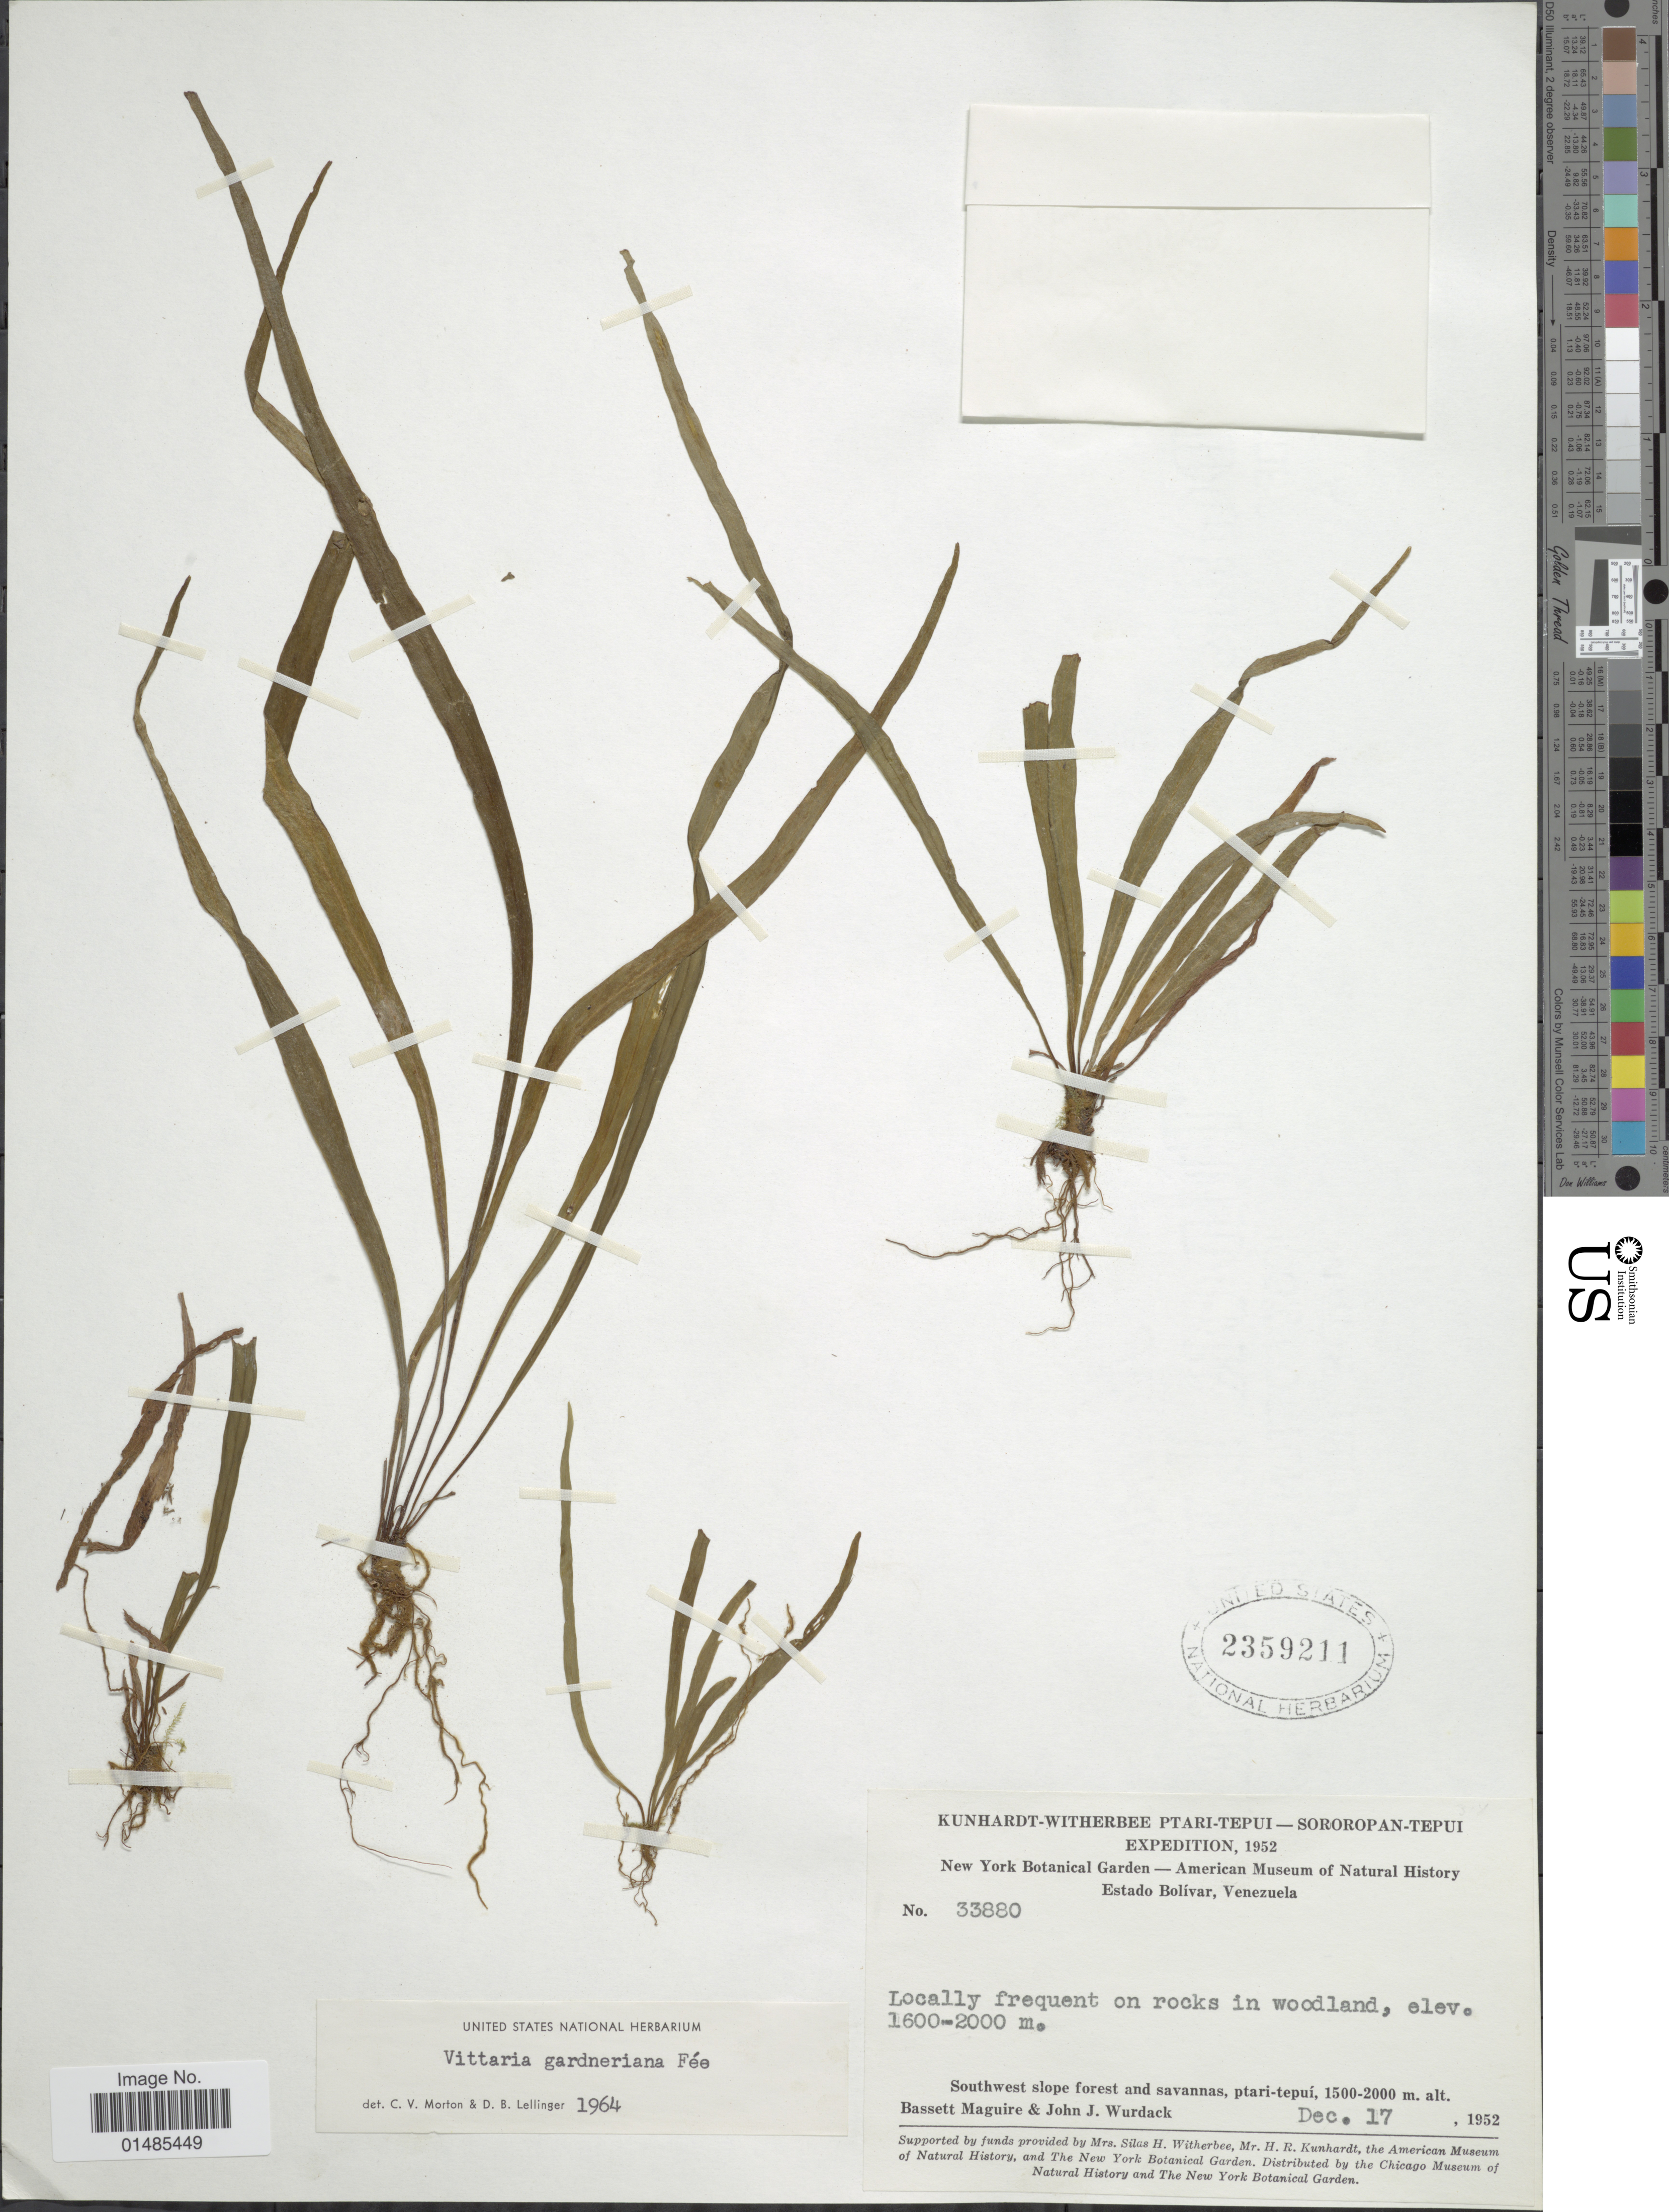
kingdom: Plantae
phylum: Tracheophyta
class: Polypodiopsida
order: Polypodiales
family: Pteridaceae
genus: Radiovittaria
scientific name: Radiovittaria gardneriana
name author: (Fée) E.H. Crane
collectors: B. Maguire & J. J. Wurdack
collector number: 33880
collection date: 1952-12-17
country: Venezuela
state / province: Bolivar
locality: Southwest slope forest and savannas, ptari-tepuí.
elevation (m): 1500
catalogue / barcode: US 2359211